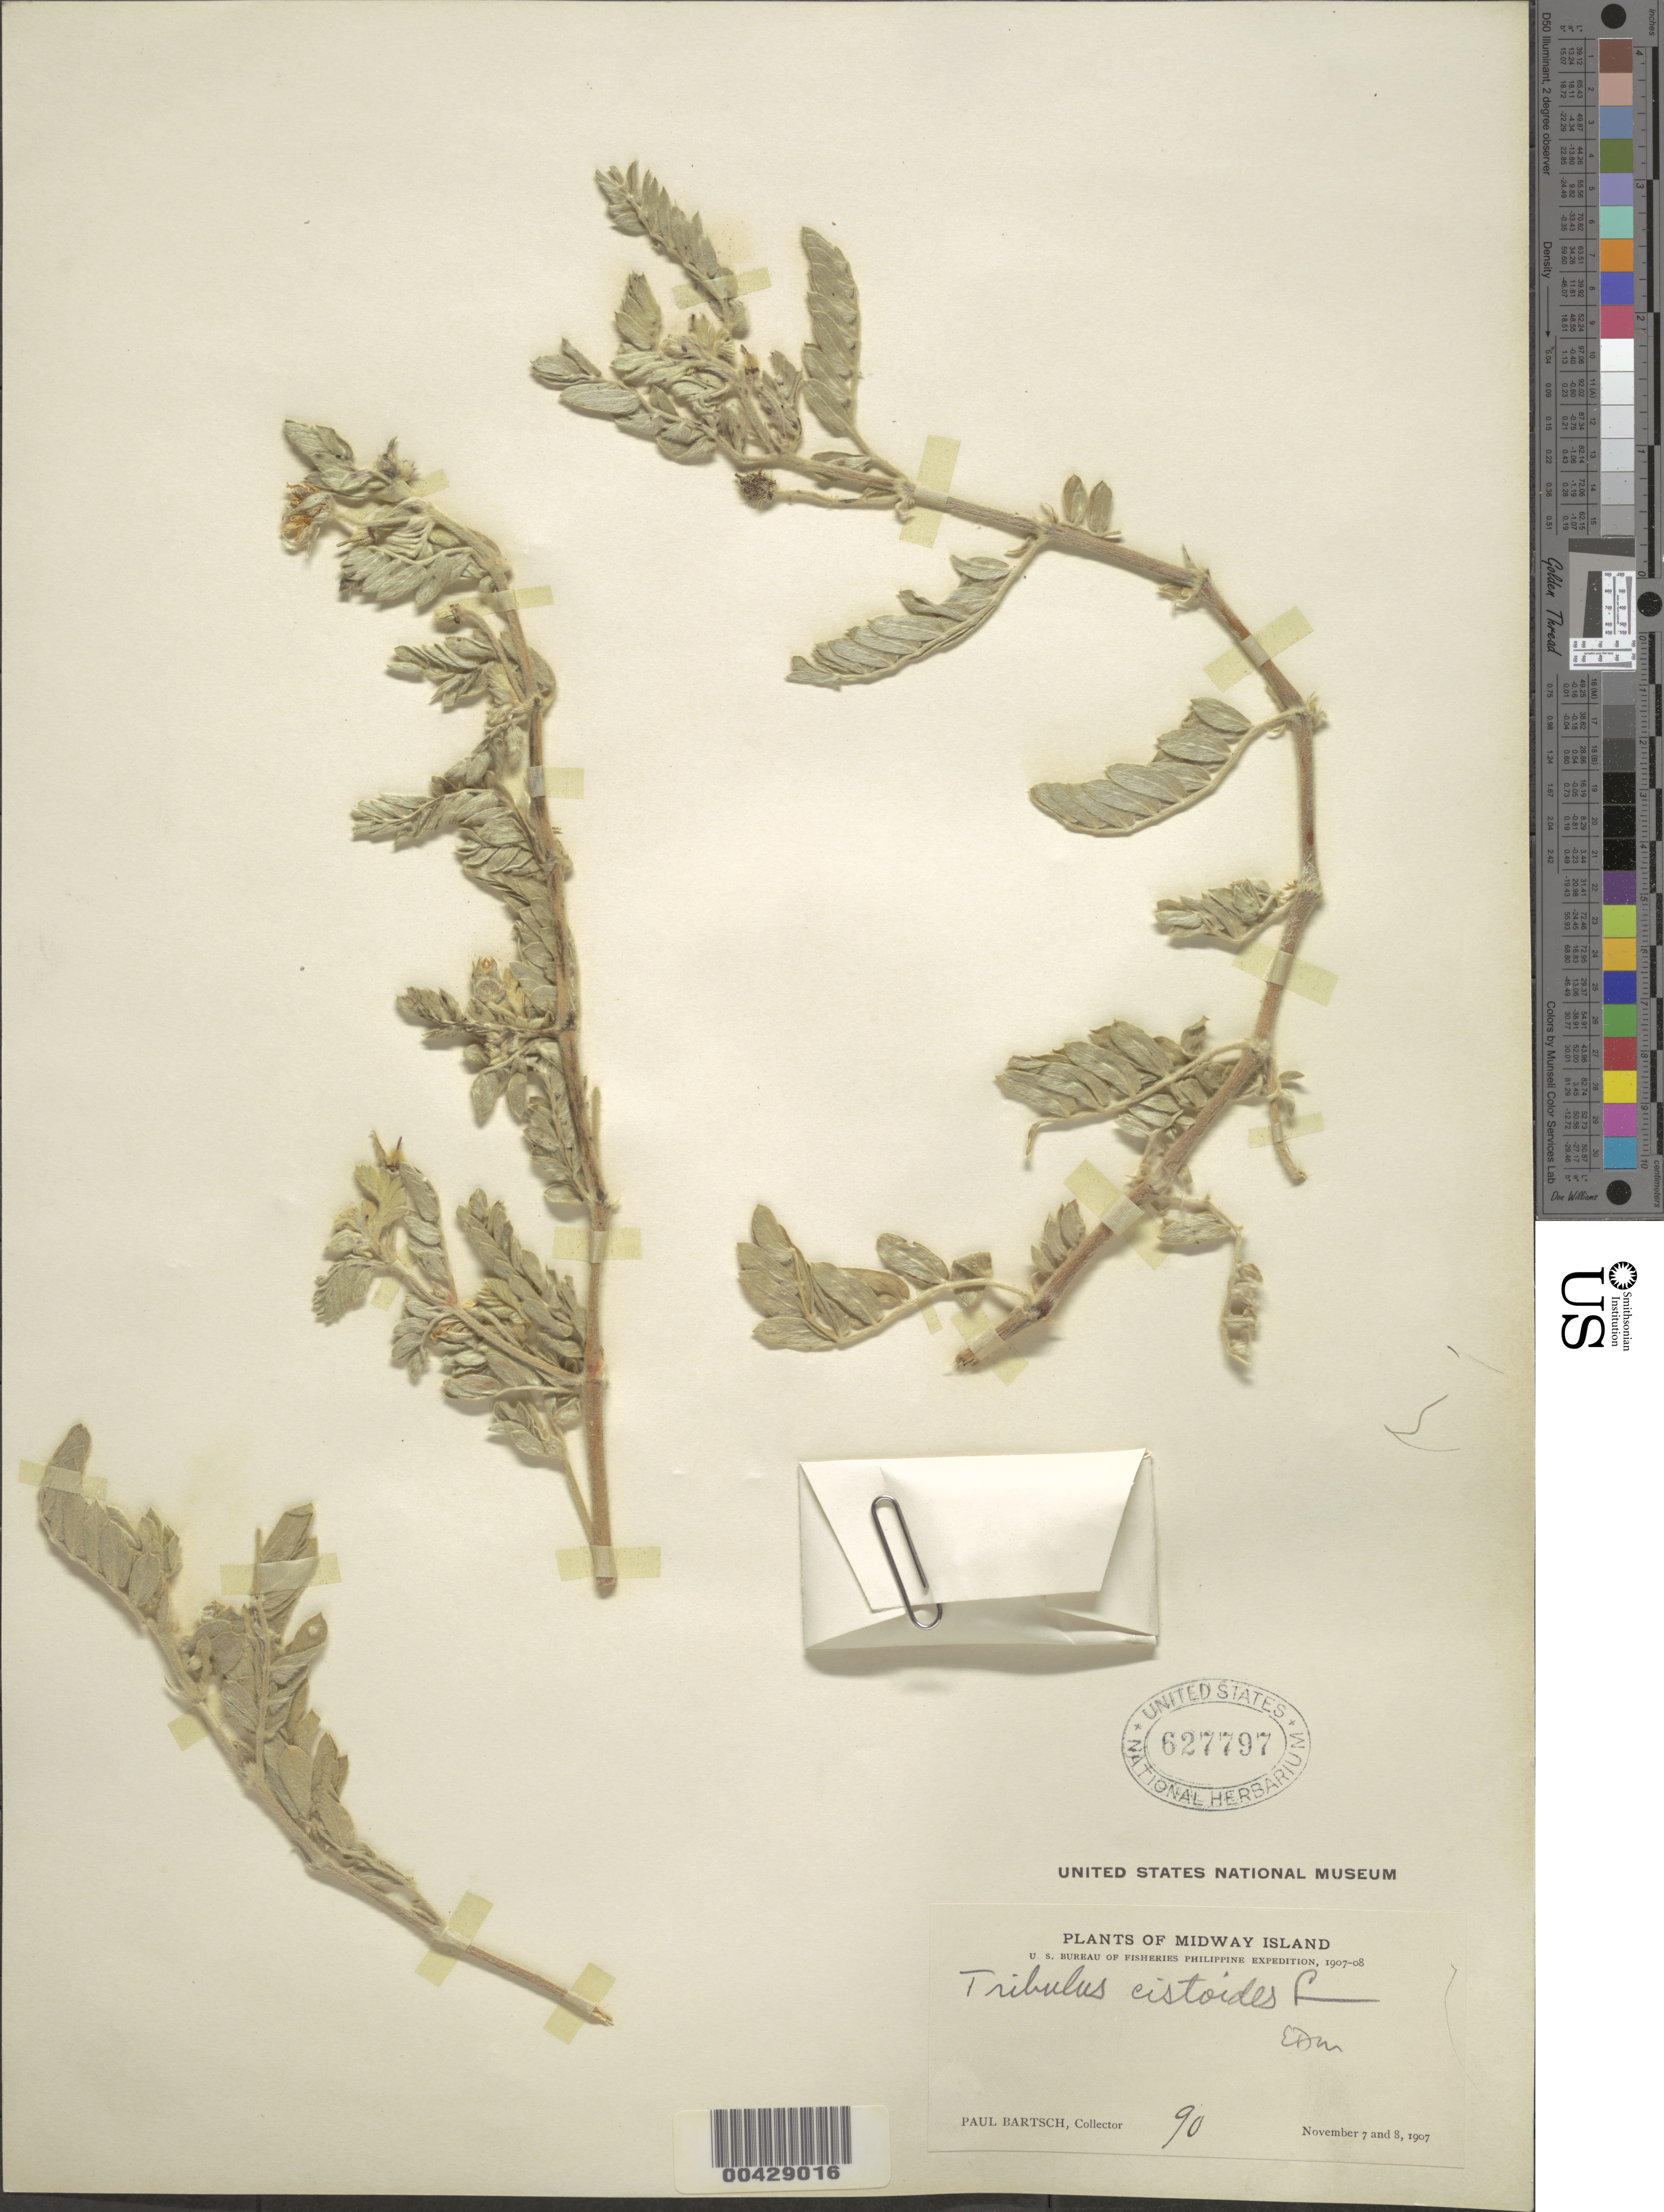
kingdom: Plantae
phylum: Tracheophyta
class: Magnoliopsida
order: Zygophyllales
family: Zygophyllaceae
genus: Tribulus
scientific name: Tribulus cistoides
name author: L.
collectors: P. Bartsch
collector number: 90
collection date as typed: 7 Nov 1907 to 8 Nov 1907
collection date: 1907-11-07/1907-11-08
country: U.S. Administered Pacific Islands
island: Midway Atoll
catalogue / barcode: US 627797